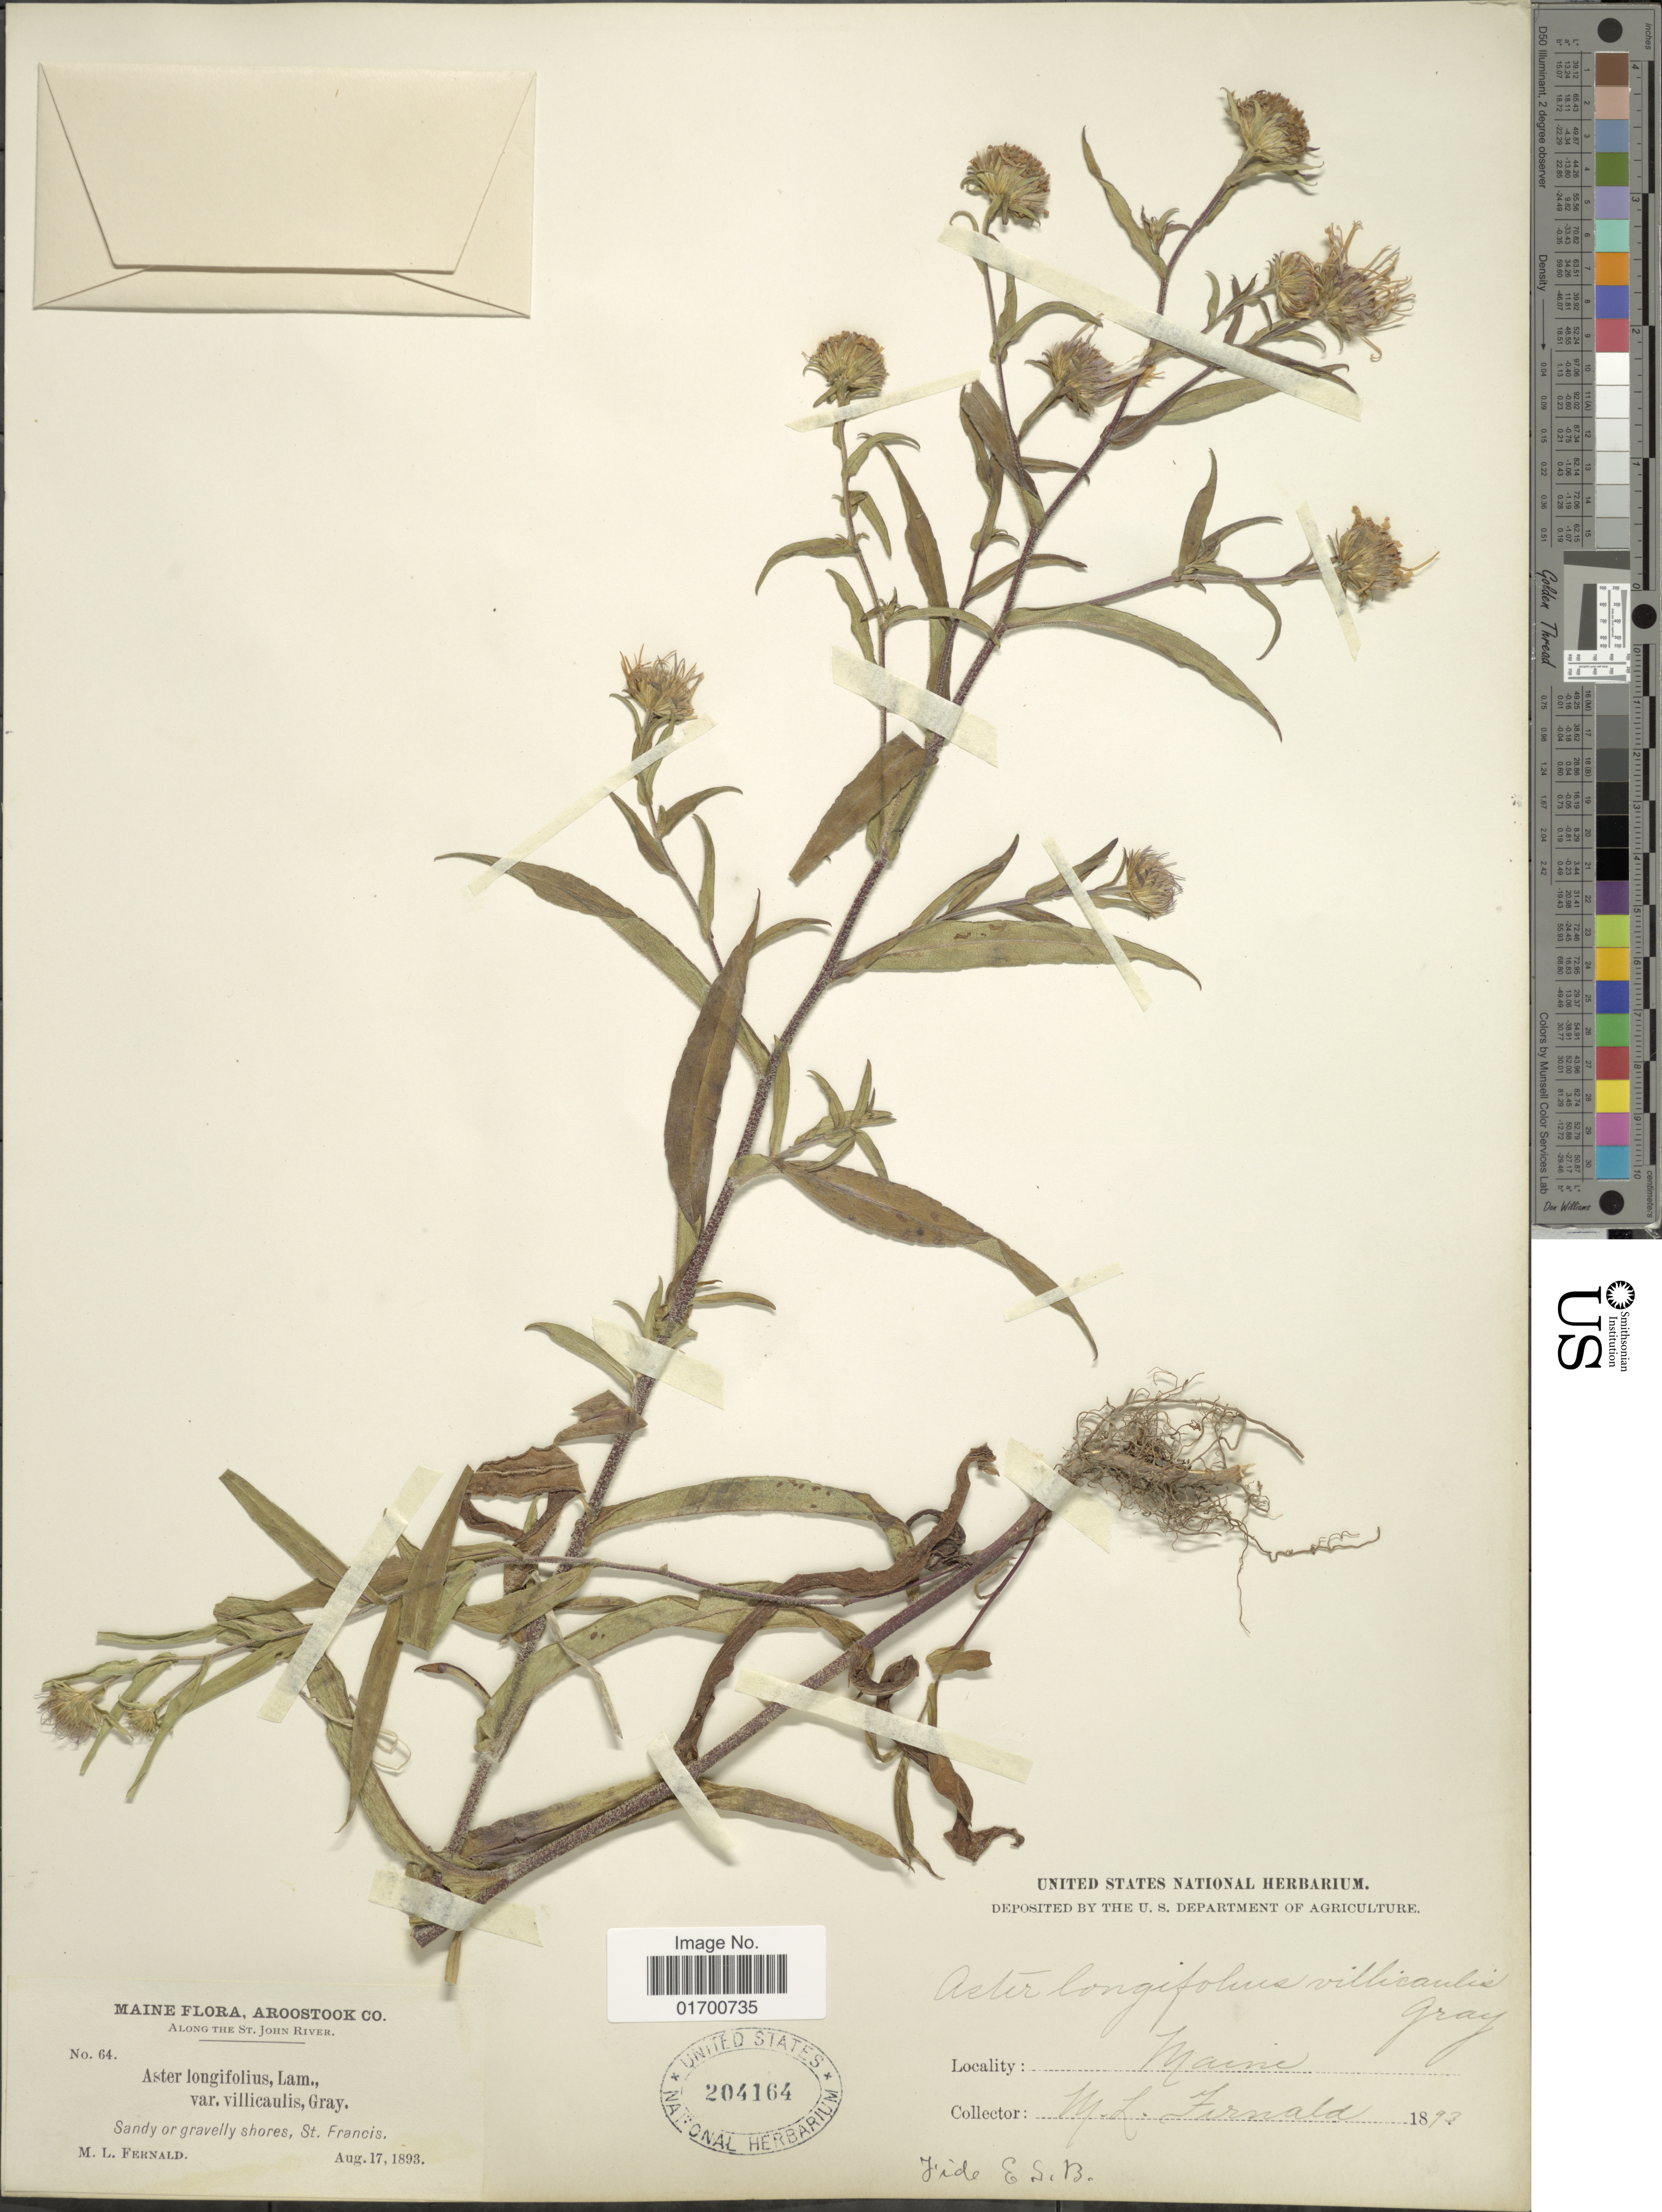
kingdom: Plantae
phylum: Tracheophyta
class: Magnoliopsida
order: Asterales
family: Asteraceae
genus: Symphyotrichum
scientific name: Symphyotrichum longifolium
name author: (Lam.) G.L. Nesom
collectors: M. L. Fernald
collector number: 64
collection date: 1893-08-17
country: United States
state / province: Maine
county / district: Aroostook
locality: Along the St. John River, Sand or gravelly shores, St. Francis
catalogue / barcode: US 204164